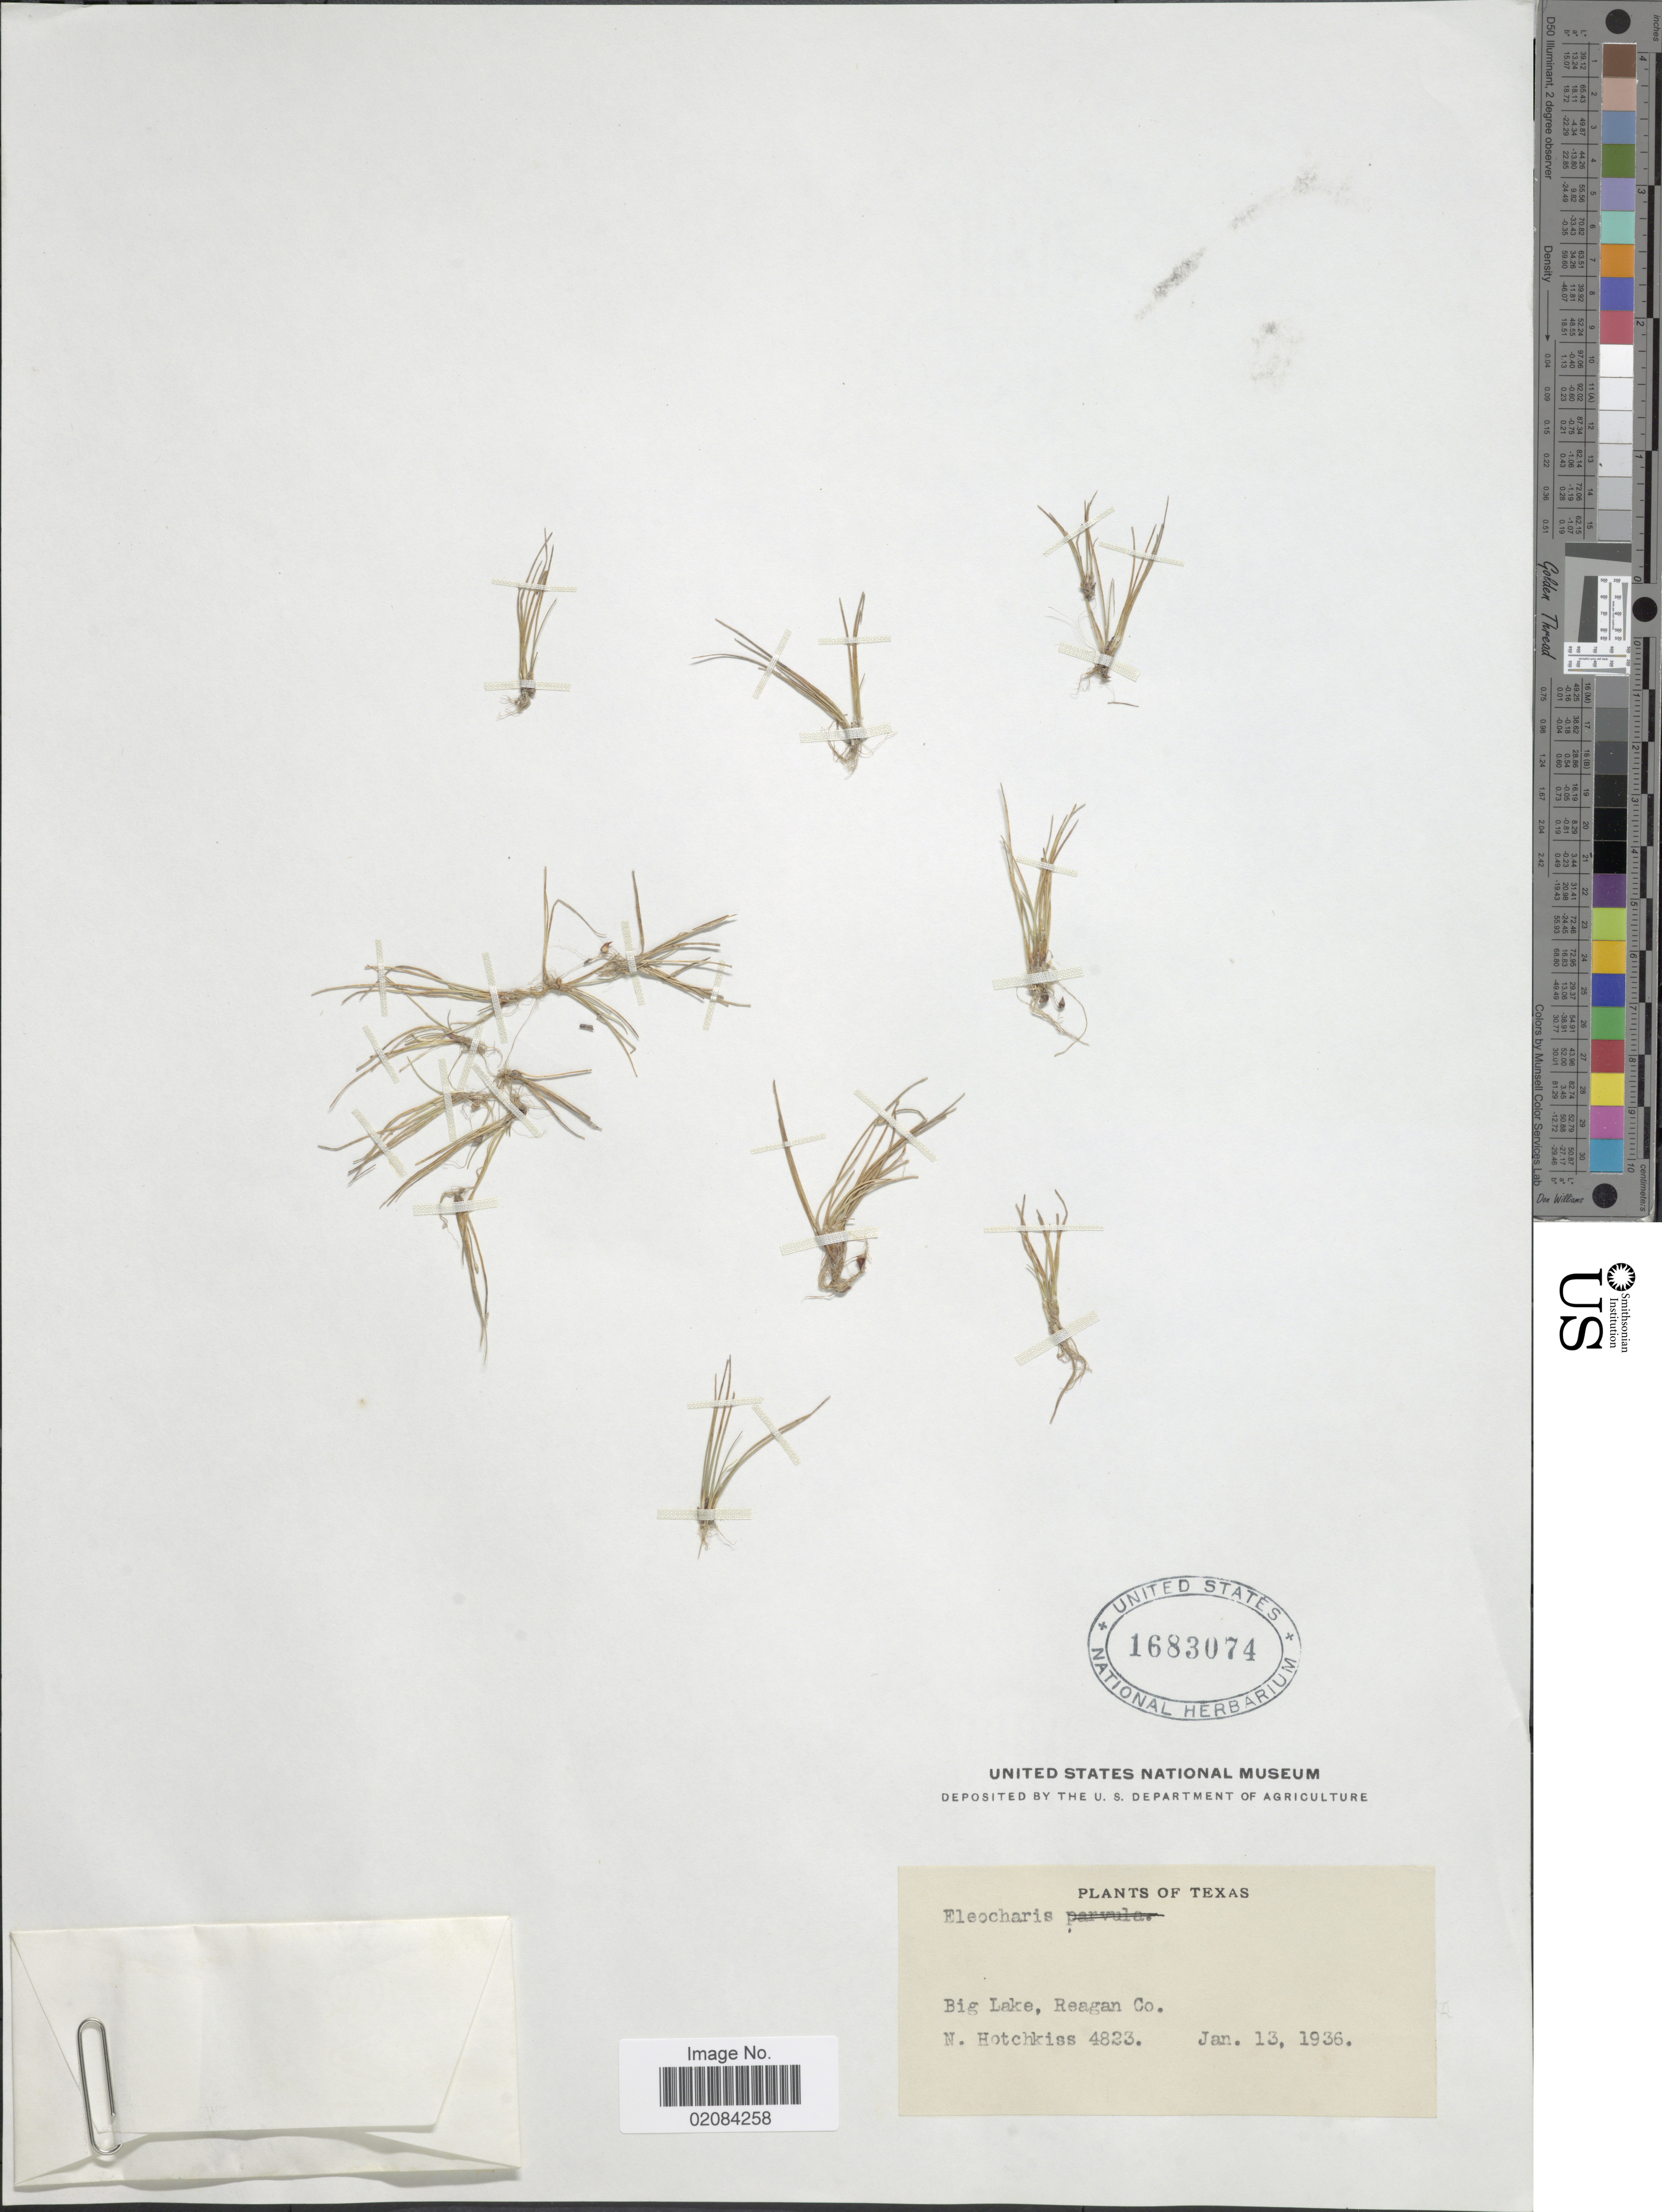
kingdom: Plantae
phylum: Tracheophyta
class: Liliopsida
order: Poales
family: Cyperaceae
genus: Eleocharis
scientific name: Eleocharis coloradoensis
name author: (Britton) Gilly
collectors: N. Hotchkiss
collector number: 4823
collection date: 1936-01-13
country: United States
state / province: Texas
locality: Big Lake, Texas, Reagan Co.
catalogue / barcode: US 1683074